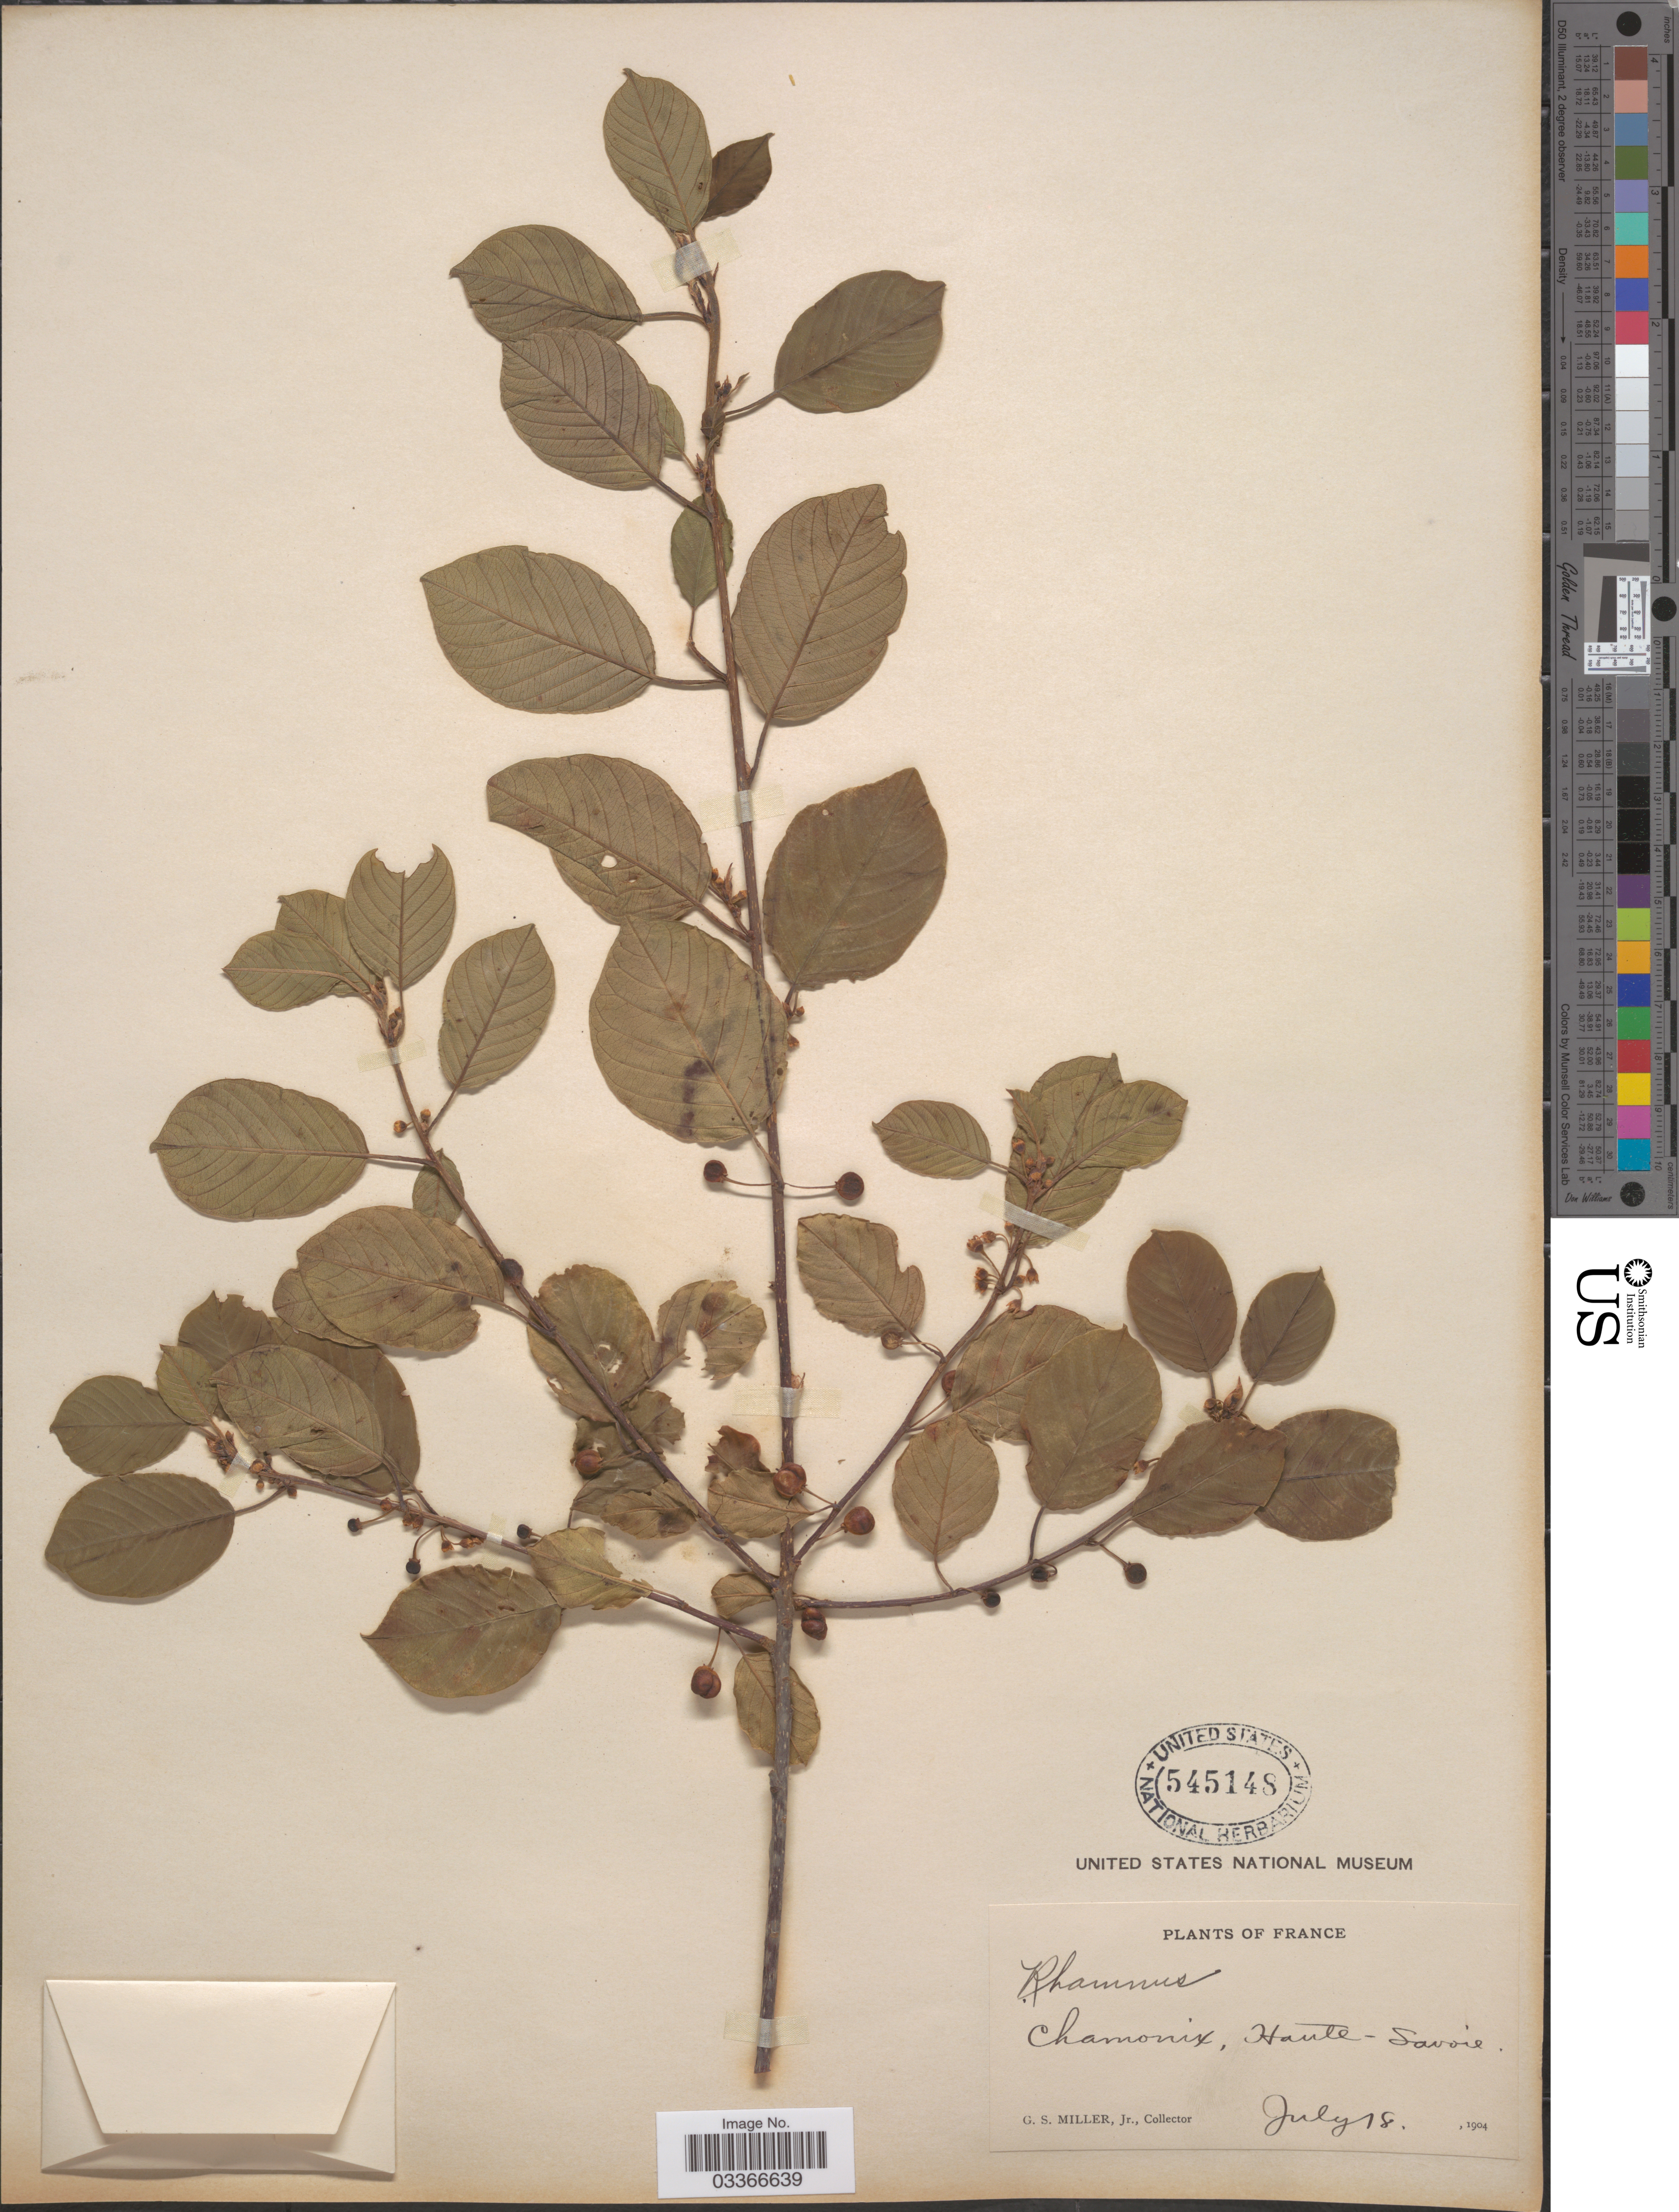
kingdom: Plantae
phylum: Tracheophyta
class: Magnoliopsida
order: Rosales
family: Rhamnaceae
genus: Rhamnus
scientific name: Rhamnus sp.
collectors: G. S. Miller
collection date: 1904-07-18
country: France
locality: Chamonix, Haute-Savoie.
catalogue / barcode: US 545148